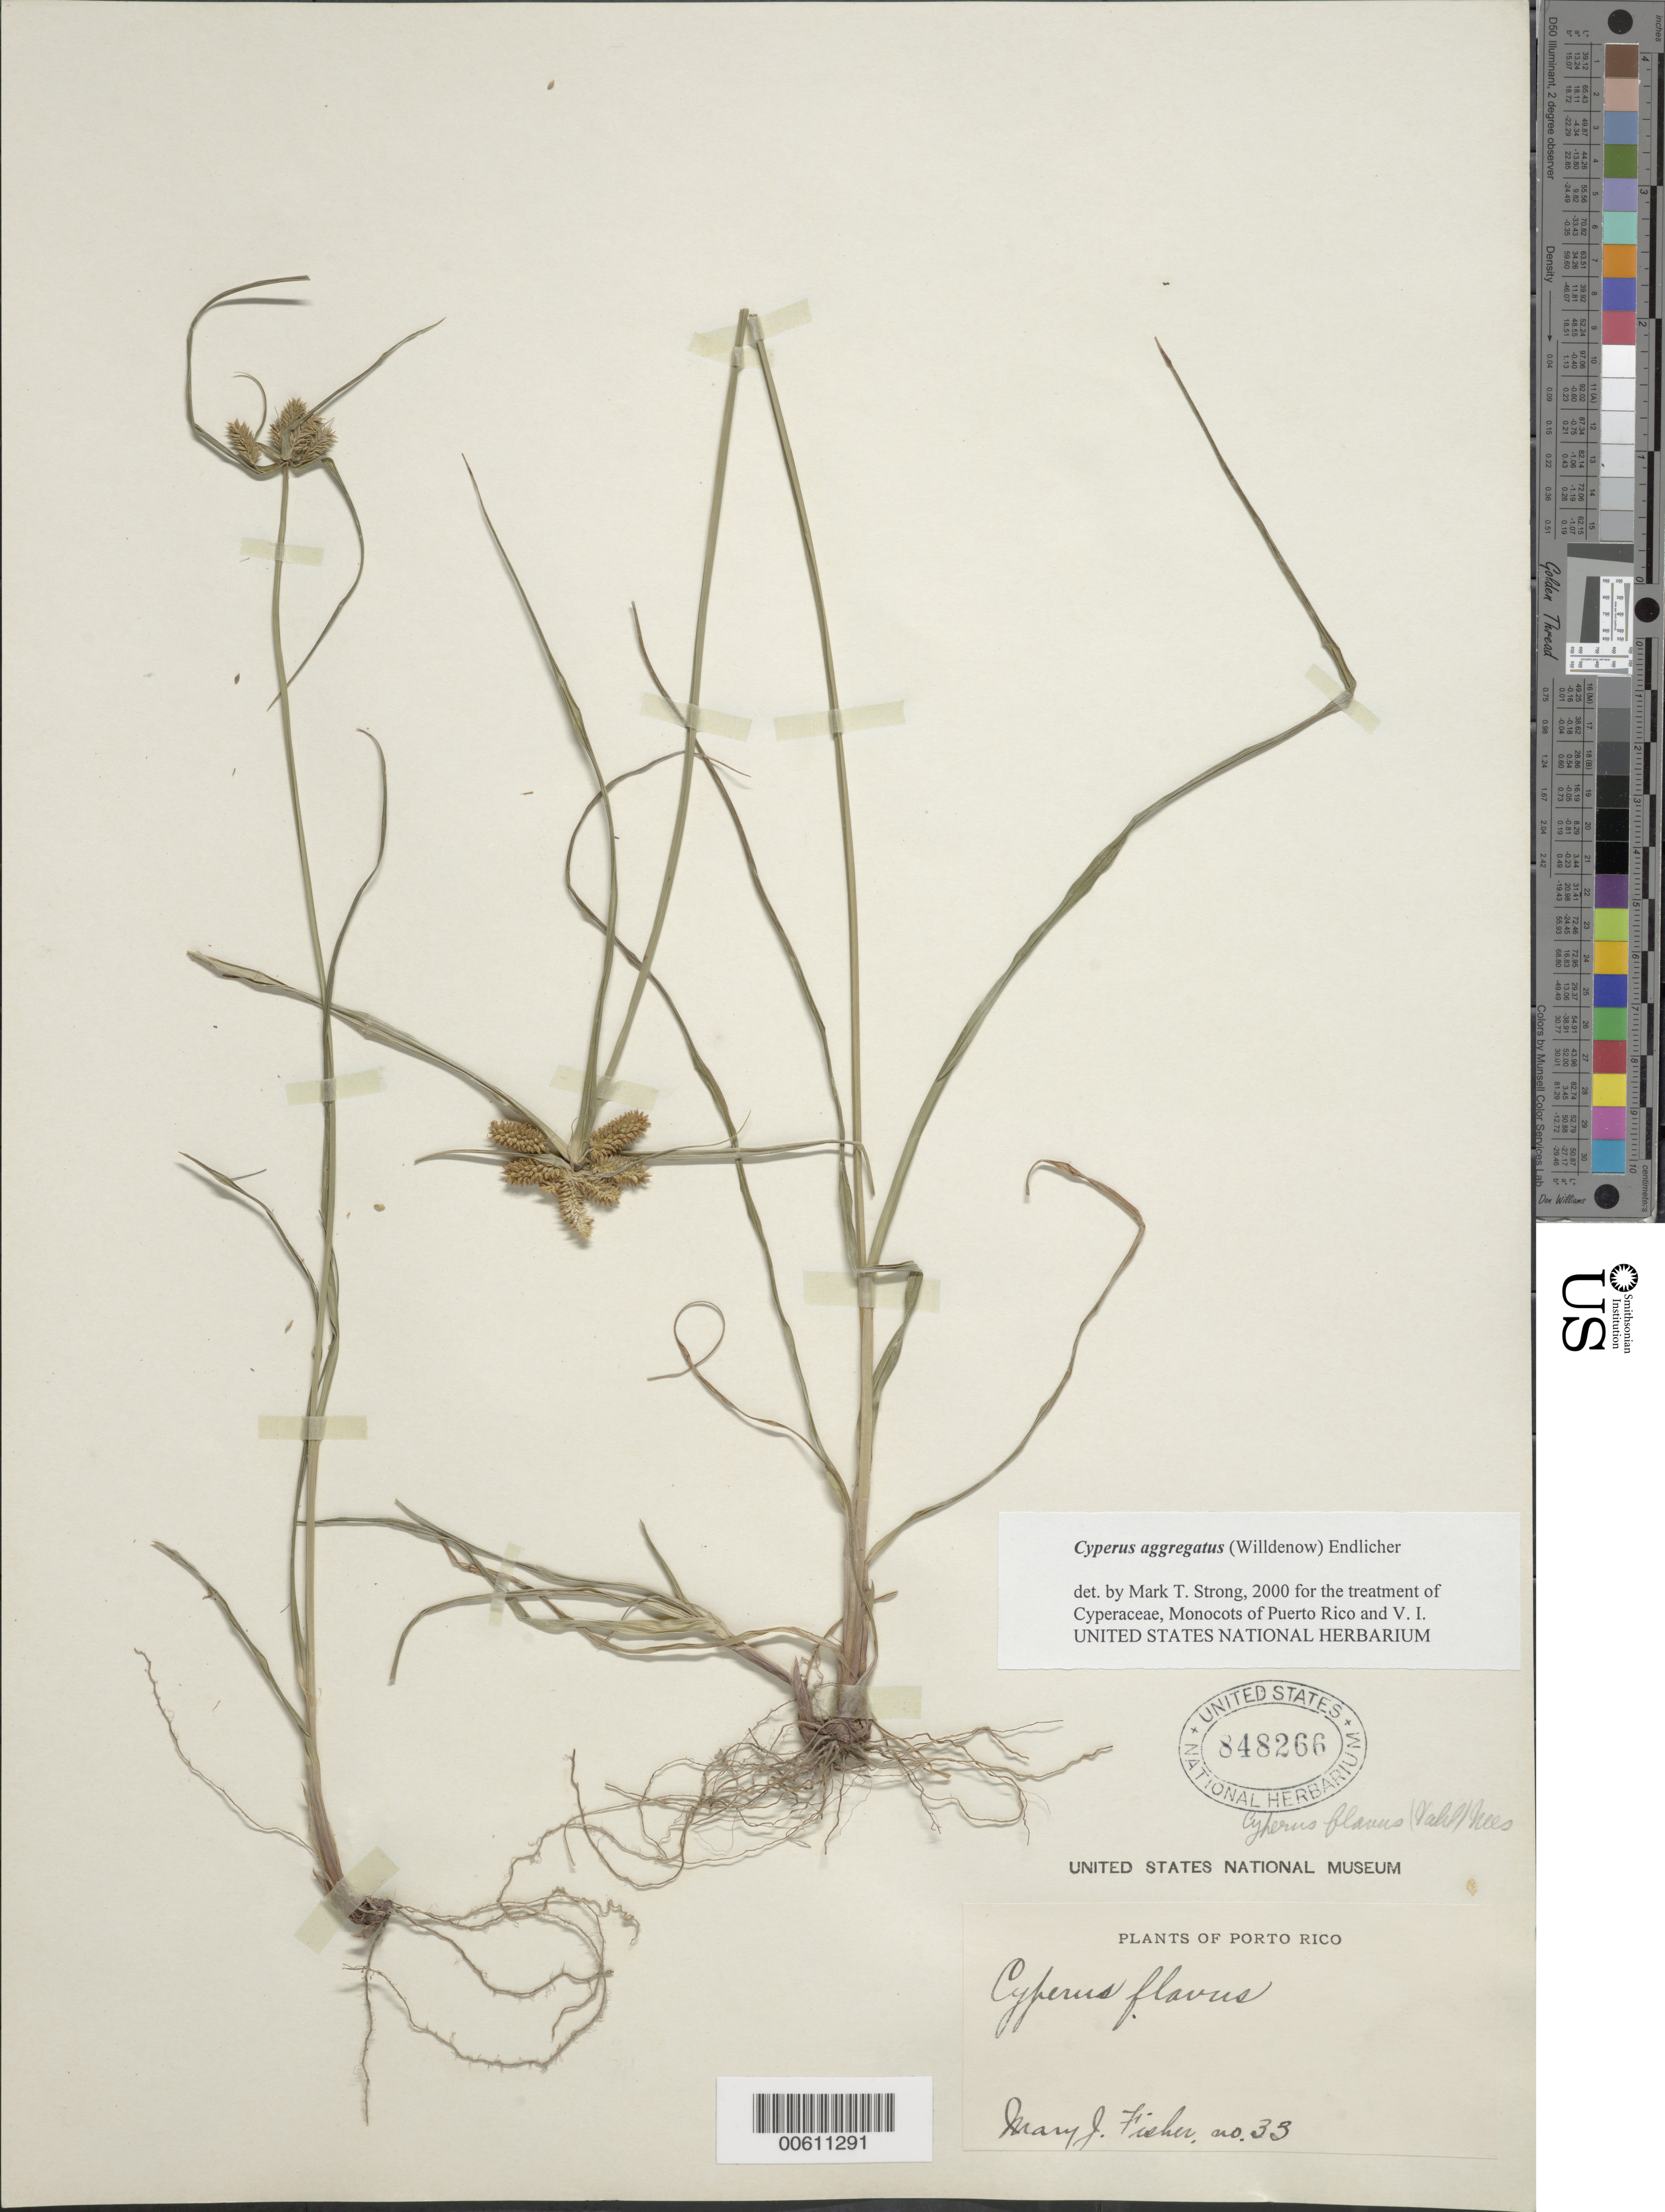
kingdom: Plantae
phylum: Tracheophyta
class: Liliopsida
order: Poales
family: Cyperaceae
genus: Cyperus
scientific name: Cyperus aggregatus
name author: (Willd.) Endl.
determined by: Strong, M. T., (US), Smithsonian Institution - National Museum of Natural History (UNITED STATES)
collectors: M. J. Fisher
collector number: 35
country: Puerto Rico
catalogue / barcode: US 848266